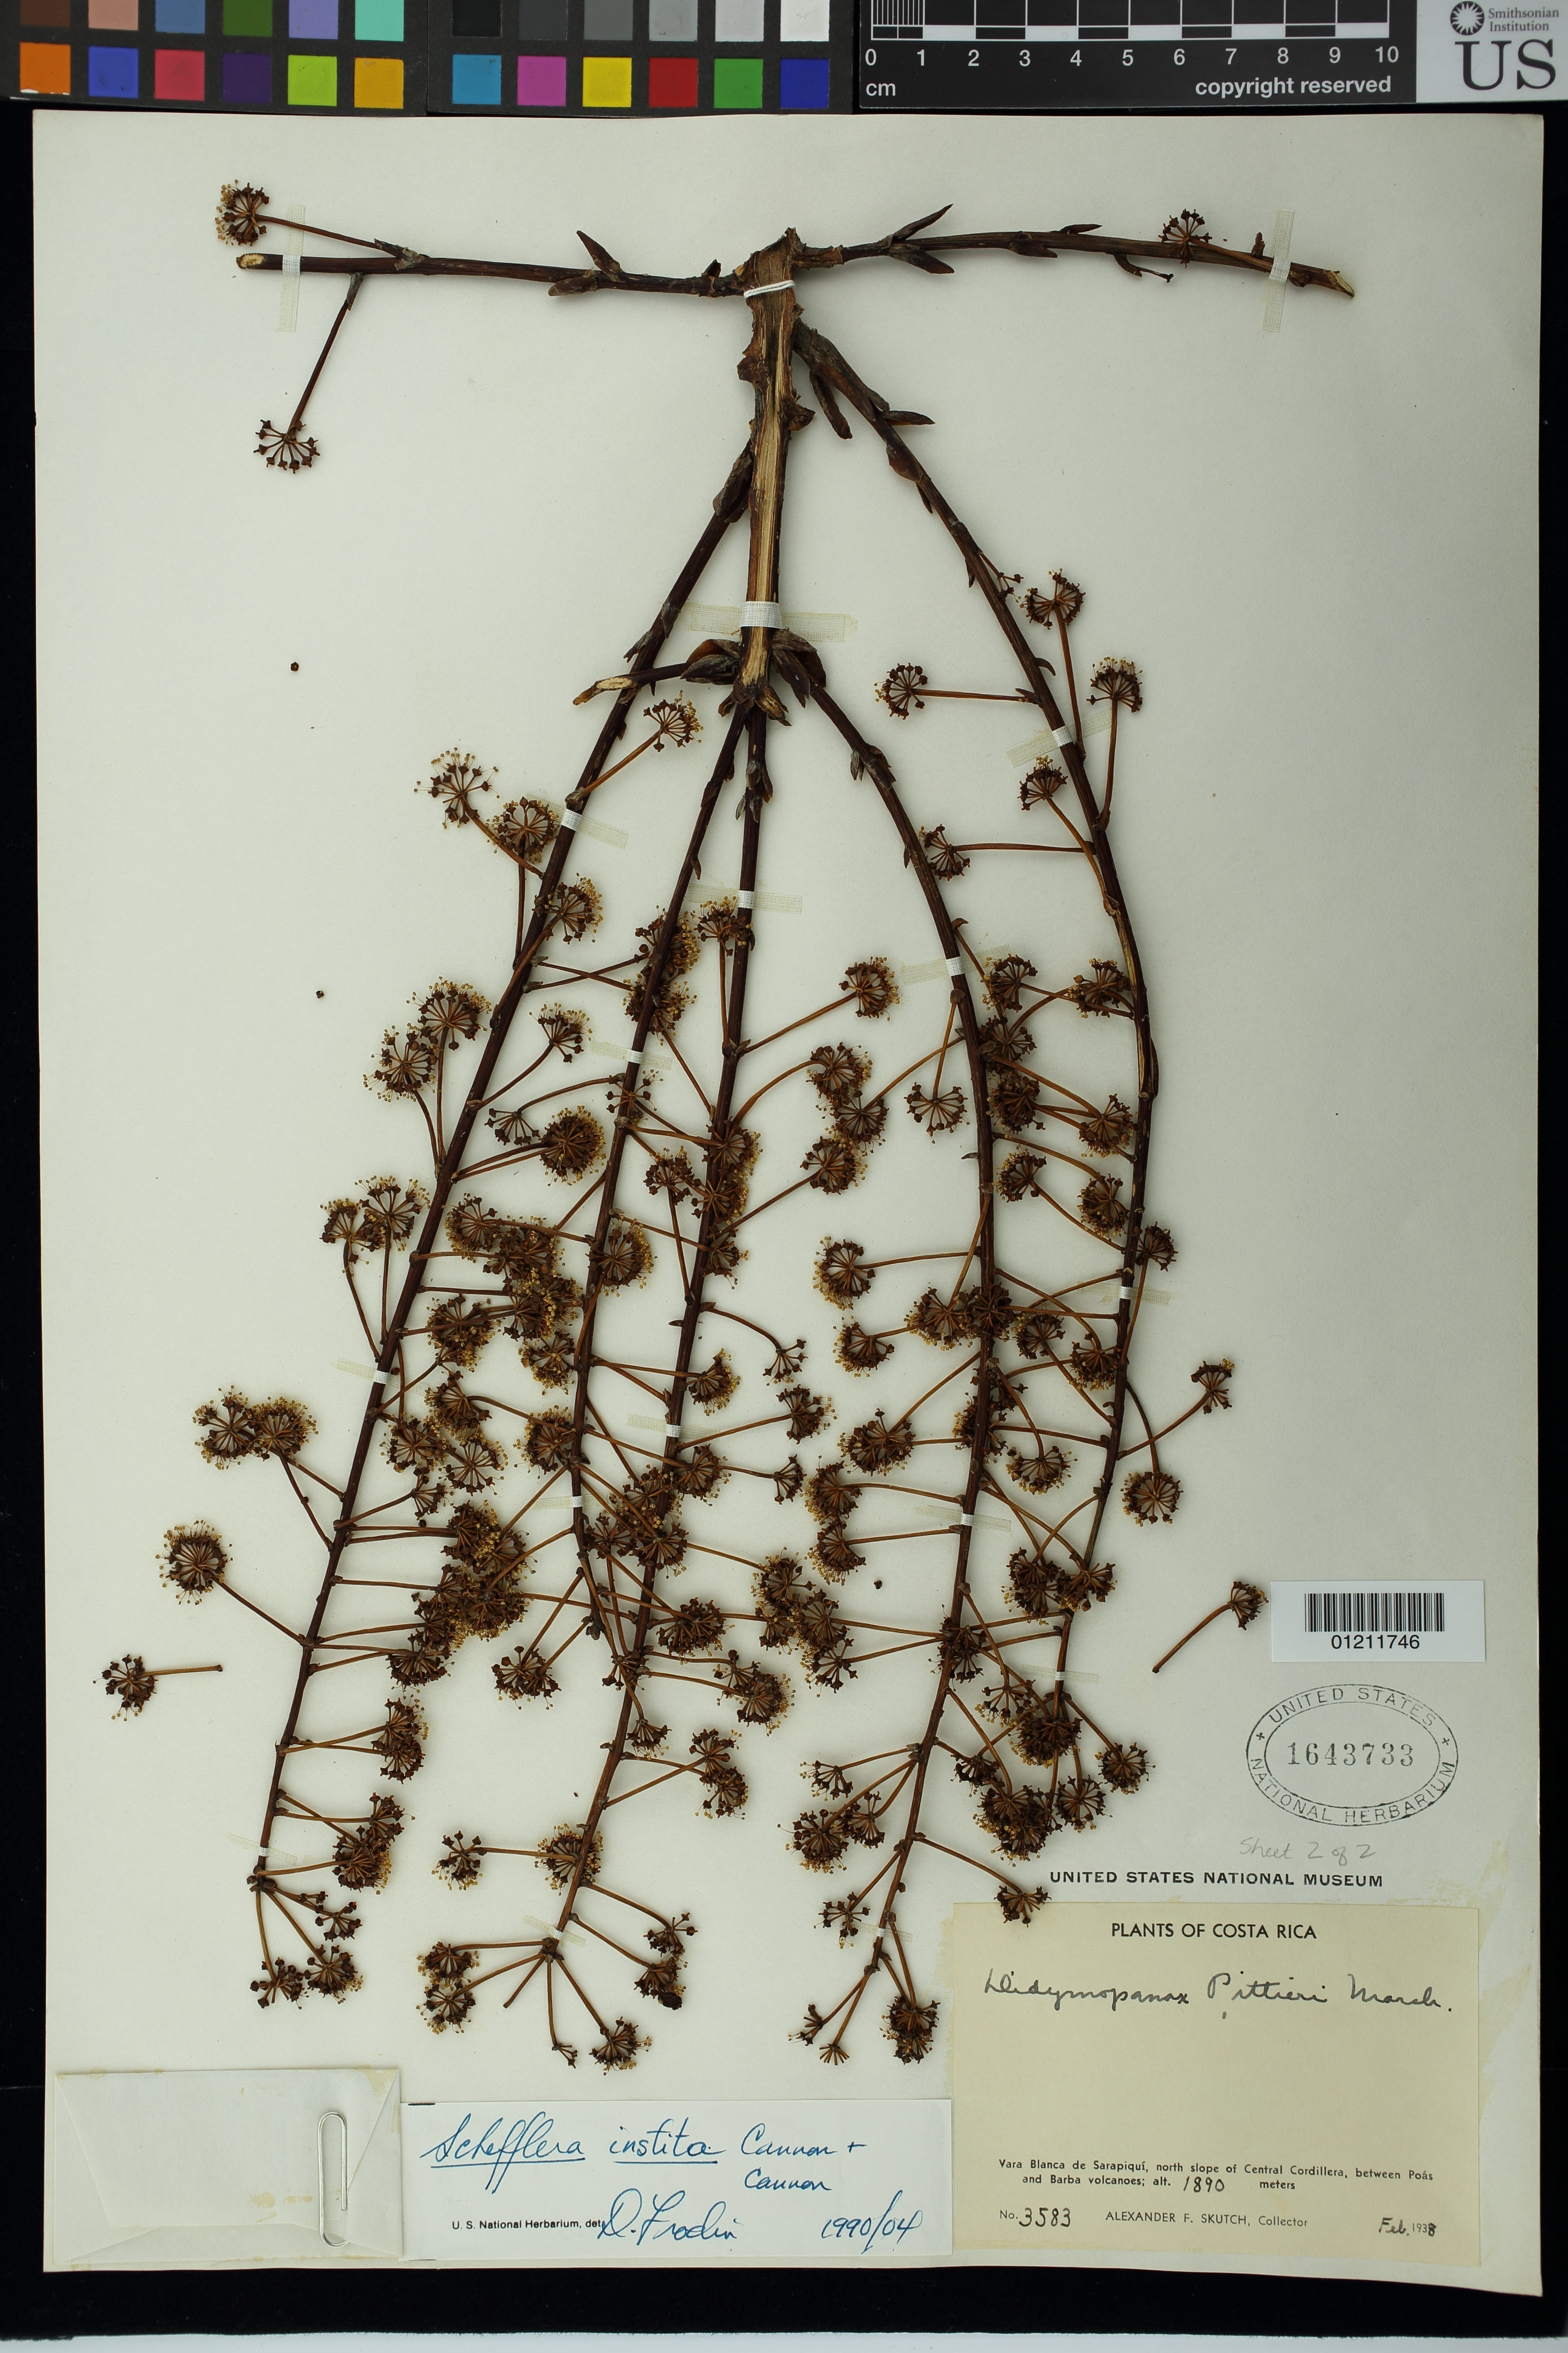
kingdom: Plantae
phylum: Tracheophyta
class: Magnoliopsida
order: Apiales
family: Araliaceae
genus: Schefflera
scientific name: Schefflera epiphytica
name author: A.C. Sm. in Woodson & Schery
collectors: A. F. Skutch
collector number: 3583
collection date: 1938-02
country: Costa Rica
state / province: Heredia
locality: Vara Blanca de Sarapquí, north slope of Central Cordillera, between Poás and Barba volcanoes.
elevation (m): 1890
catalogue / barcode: US 1643733